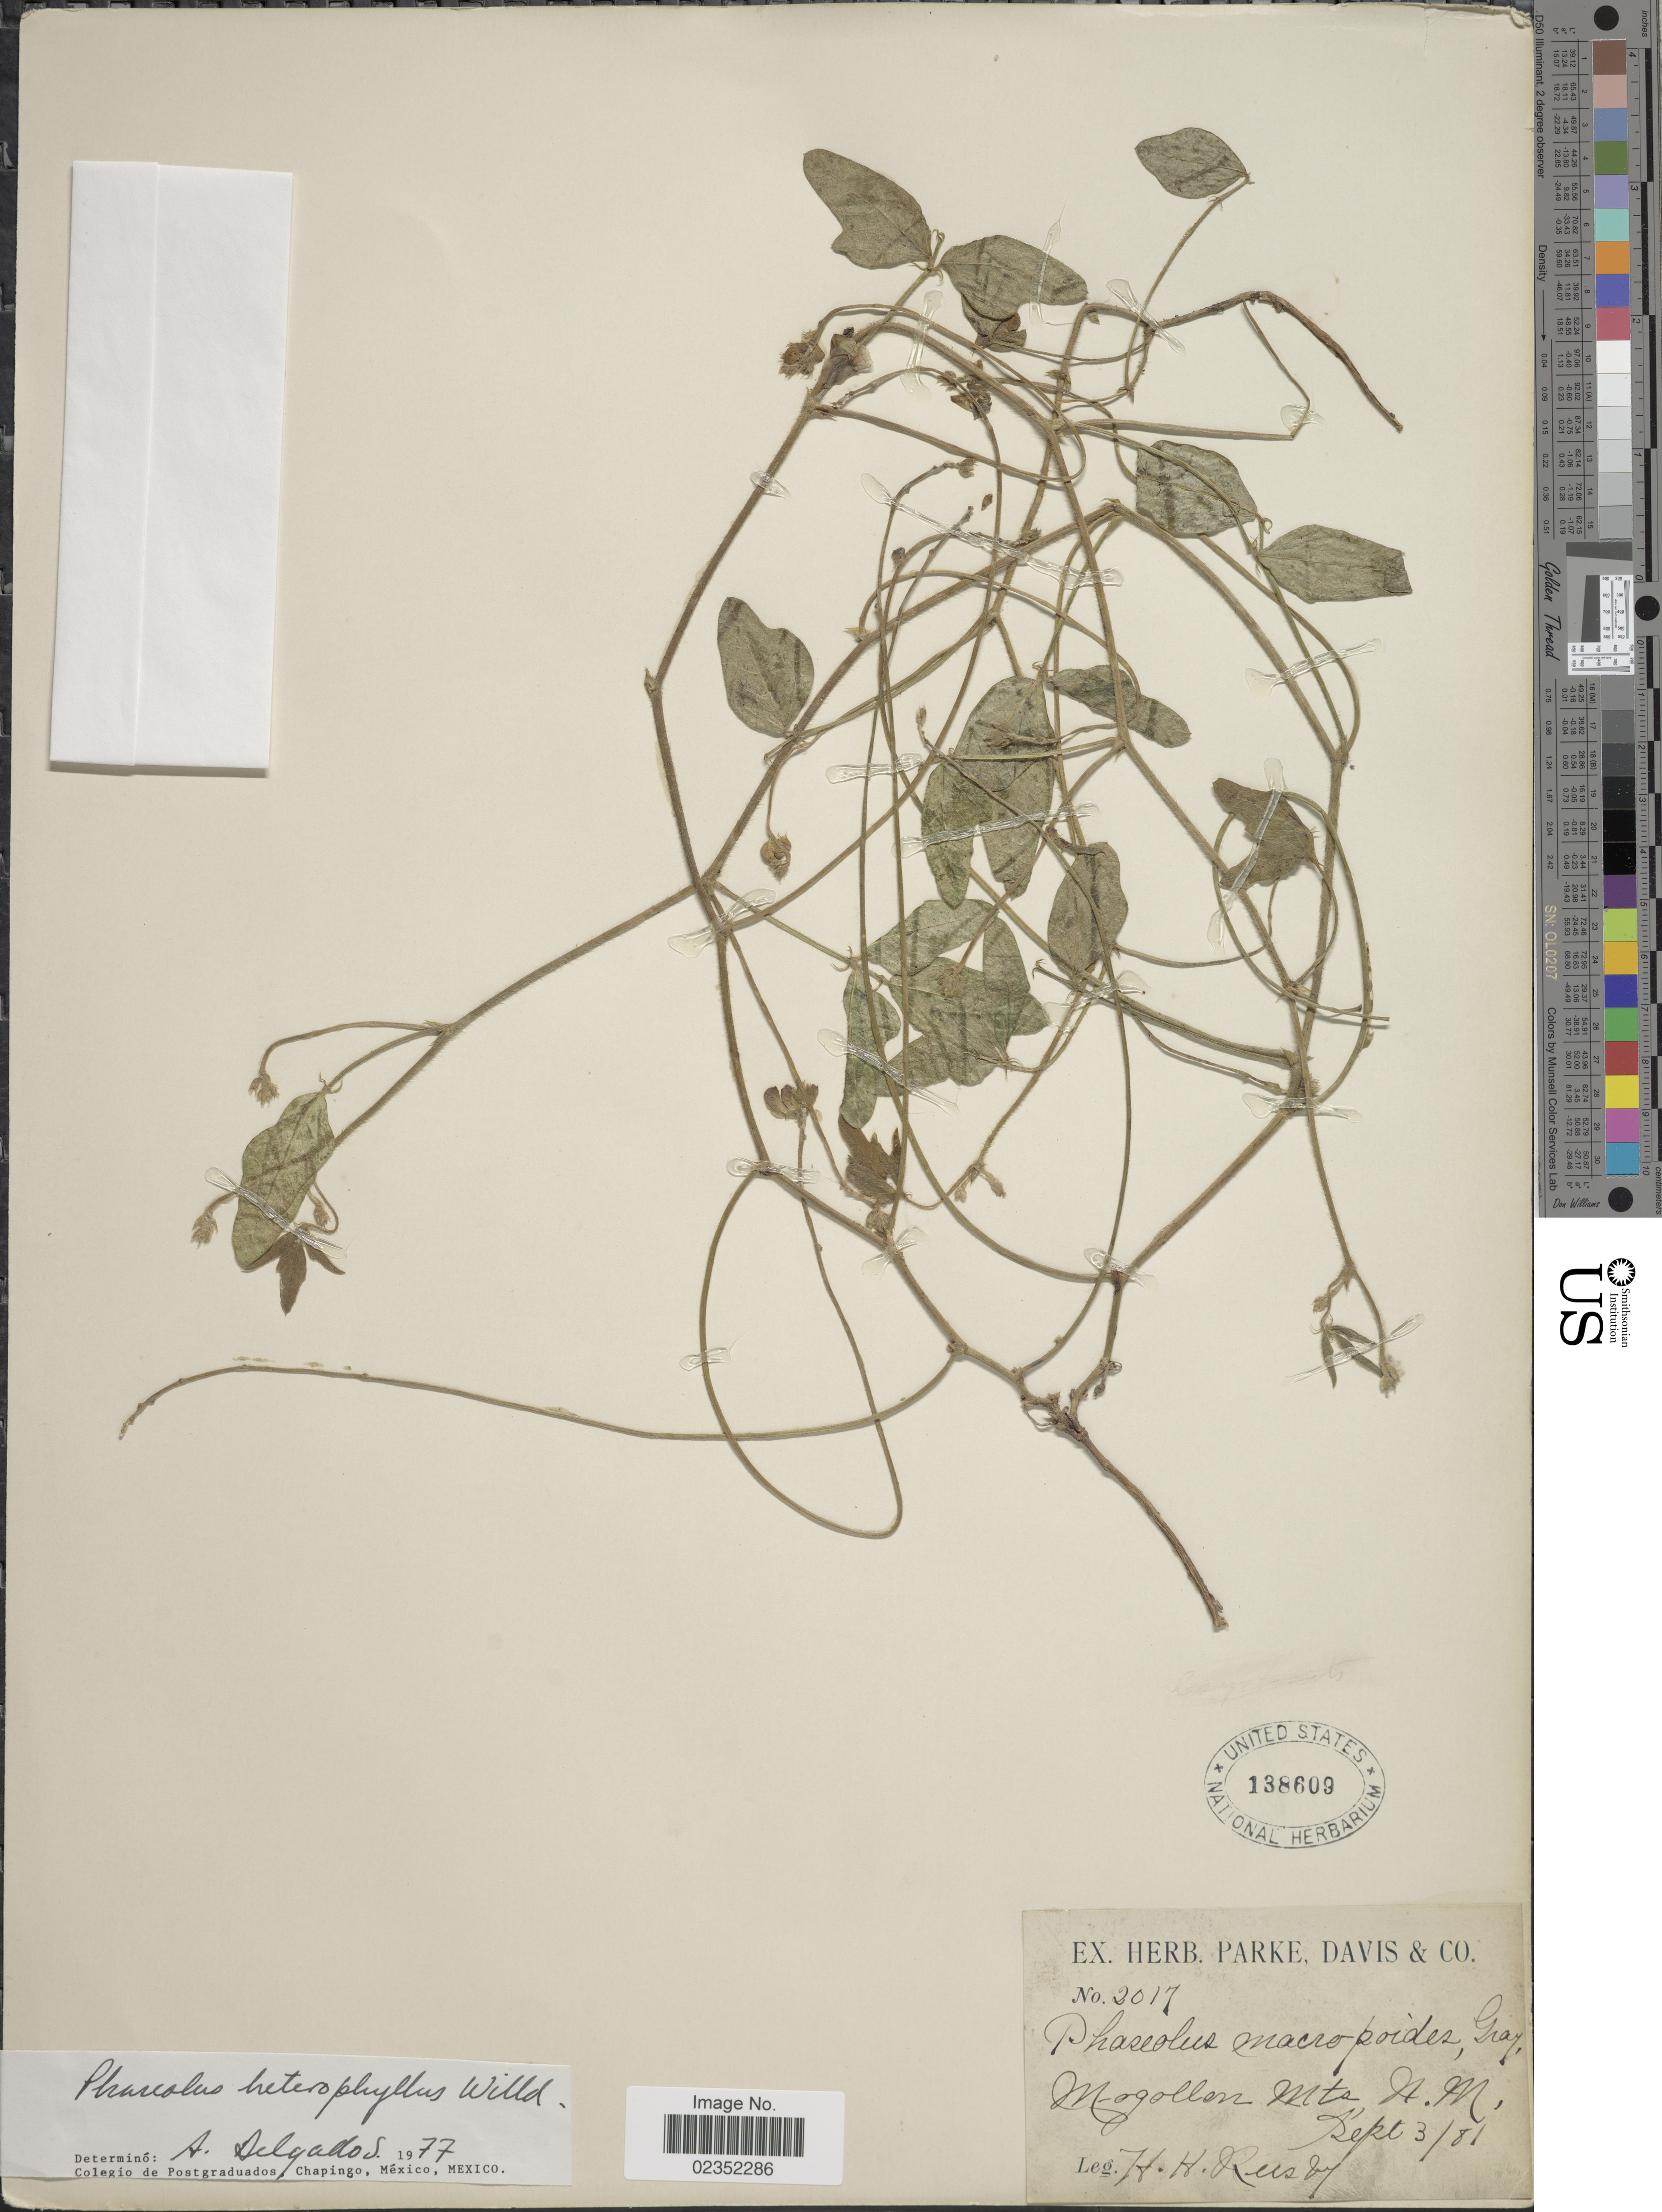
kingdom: Plantae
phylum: Tracheophyta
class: Magnoliopsida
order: Fabales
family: Fabaceae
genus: Macroptilium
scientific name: Macroptilium heterophyllum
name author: (Willd.) Maréchal & Baudet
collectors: H. H. Rusby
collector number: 2017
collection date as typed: Transcribed d/m/y: 3/9/81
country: United States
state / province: New Mexico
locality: Mogollon Mts., N.M.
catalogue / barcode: US 138609